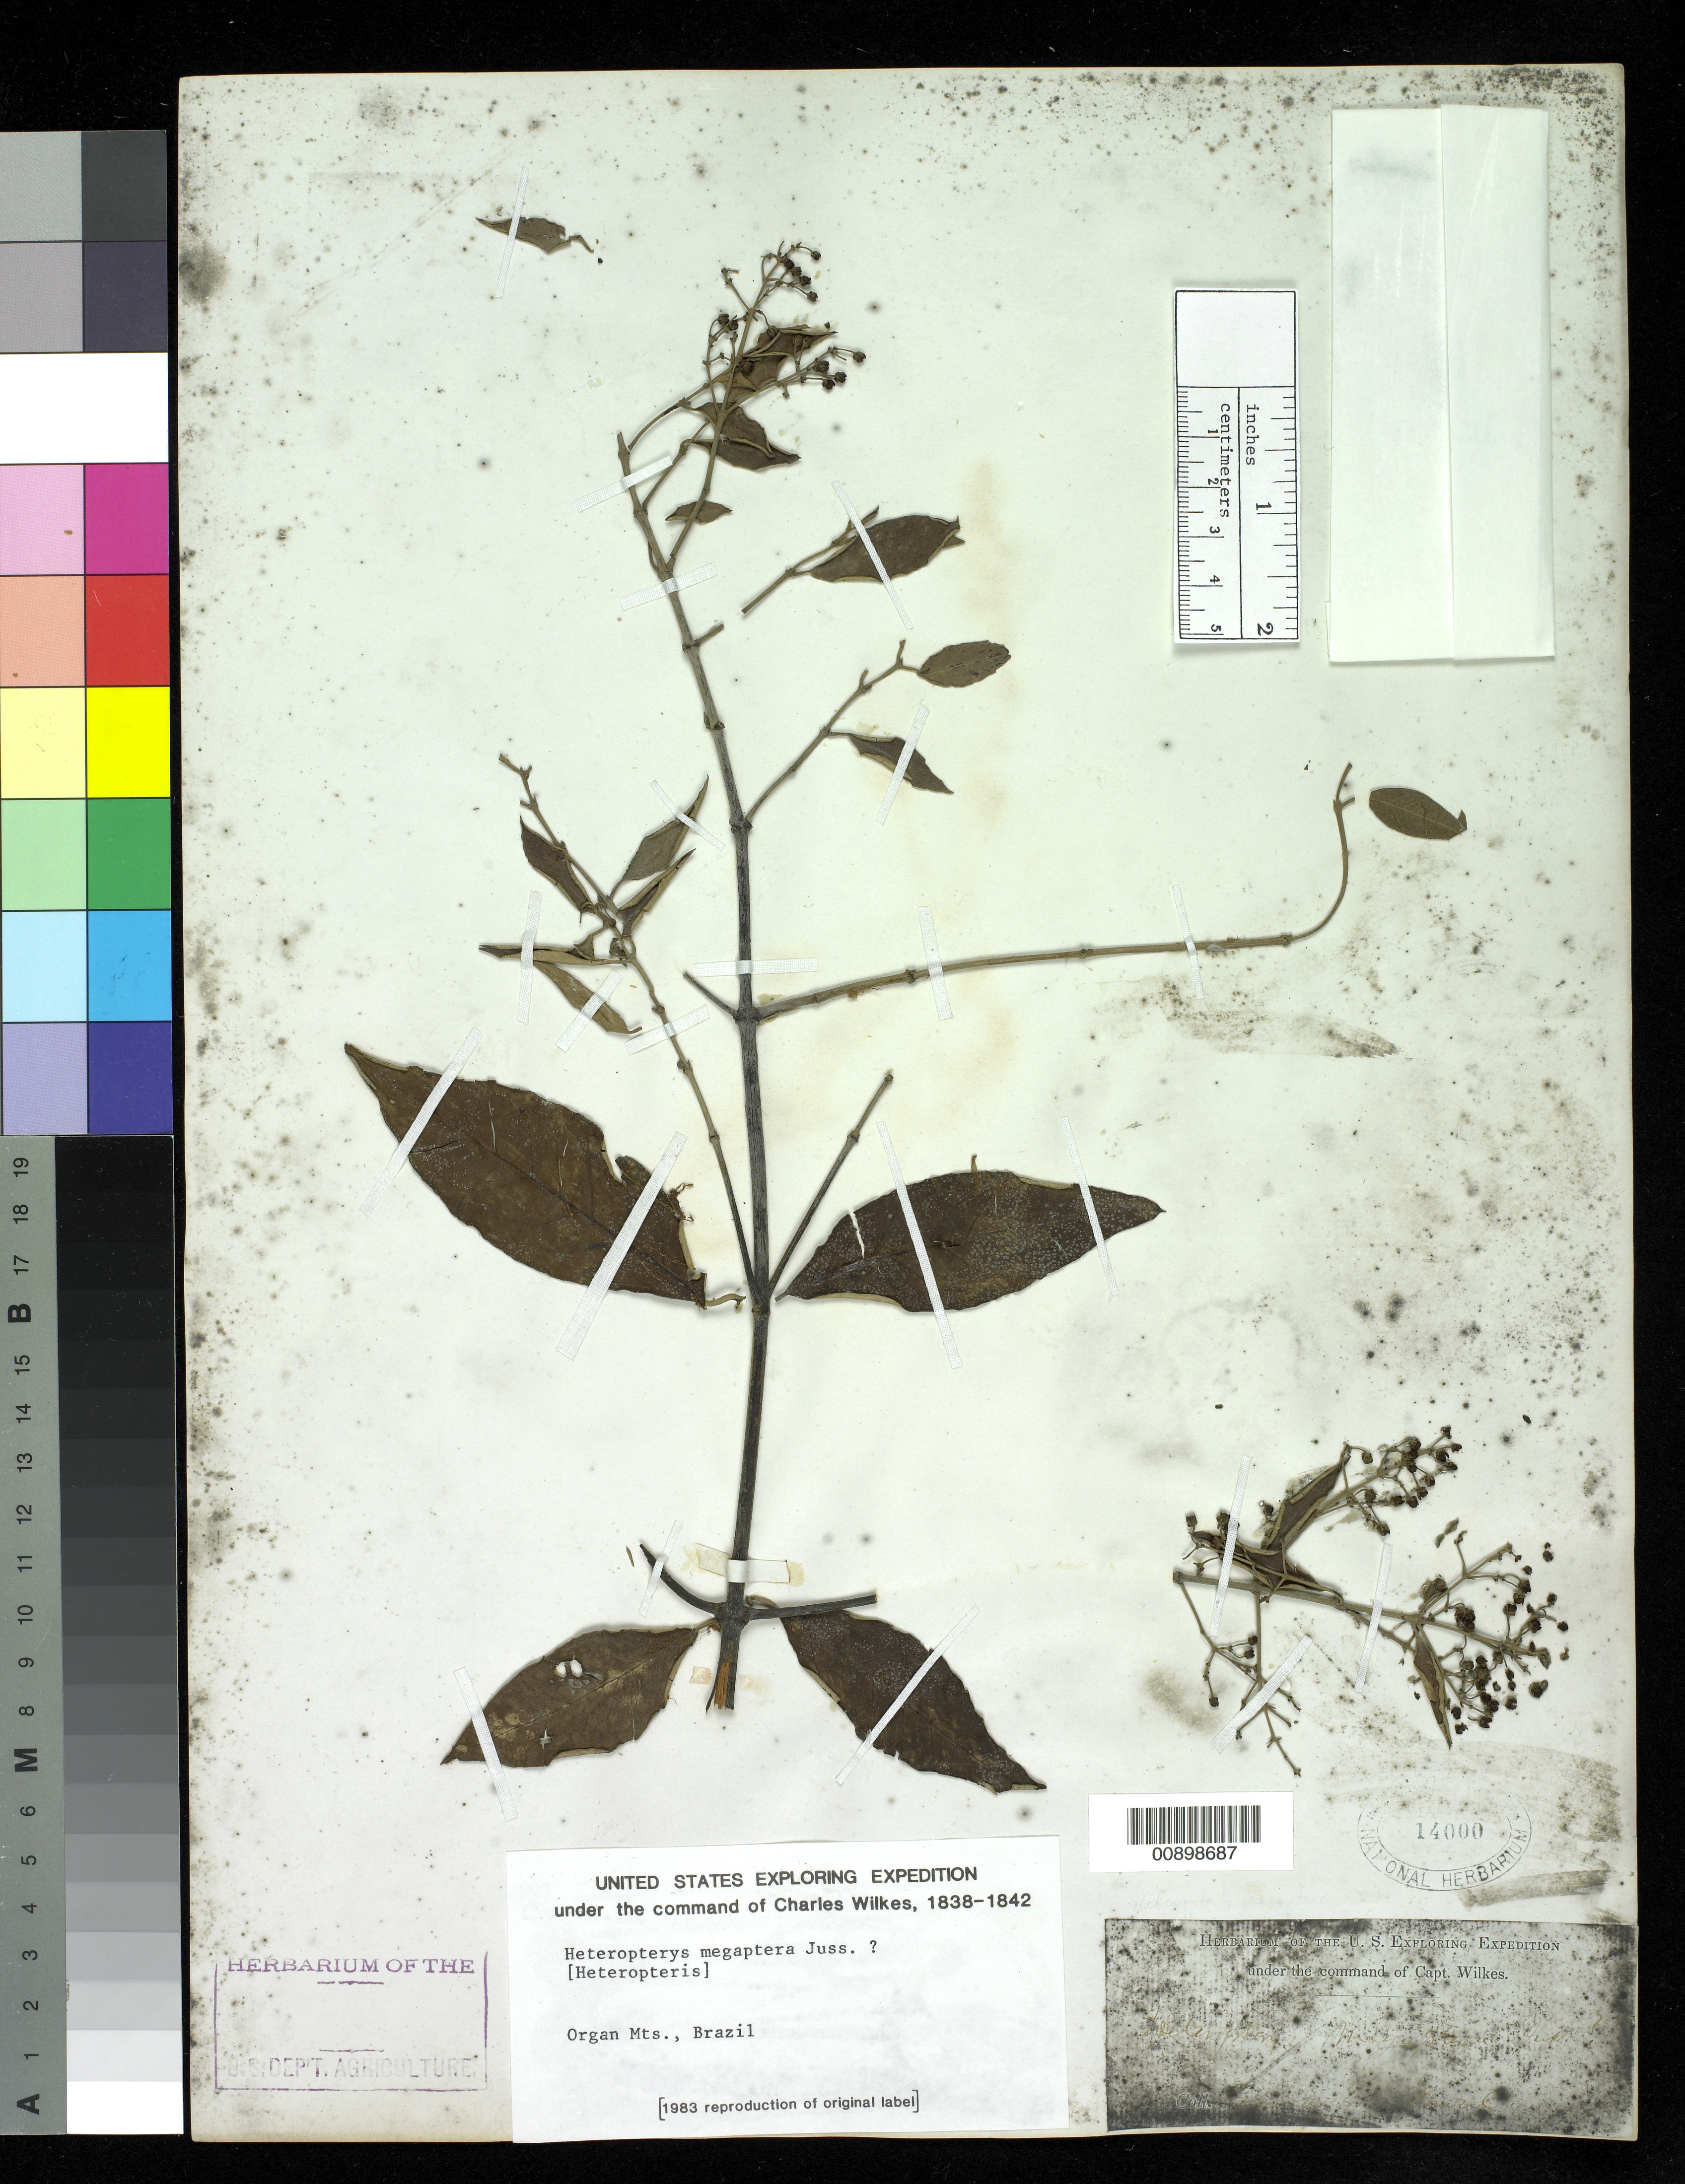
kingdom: Plantae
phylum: Tracheophyta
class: Magnoliopsida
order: Malpighiales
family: Malpighiaceae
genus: Heteropterys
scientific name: Heteropterys megaptera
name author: A. Juss.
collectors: Wilkes Explor. Exped.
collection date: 1838/1842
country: Brazil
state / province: Rio de Janeiro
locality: Organ Mountains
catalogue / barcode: US 14000